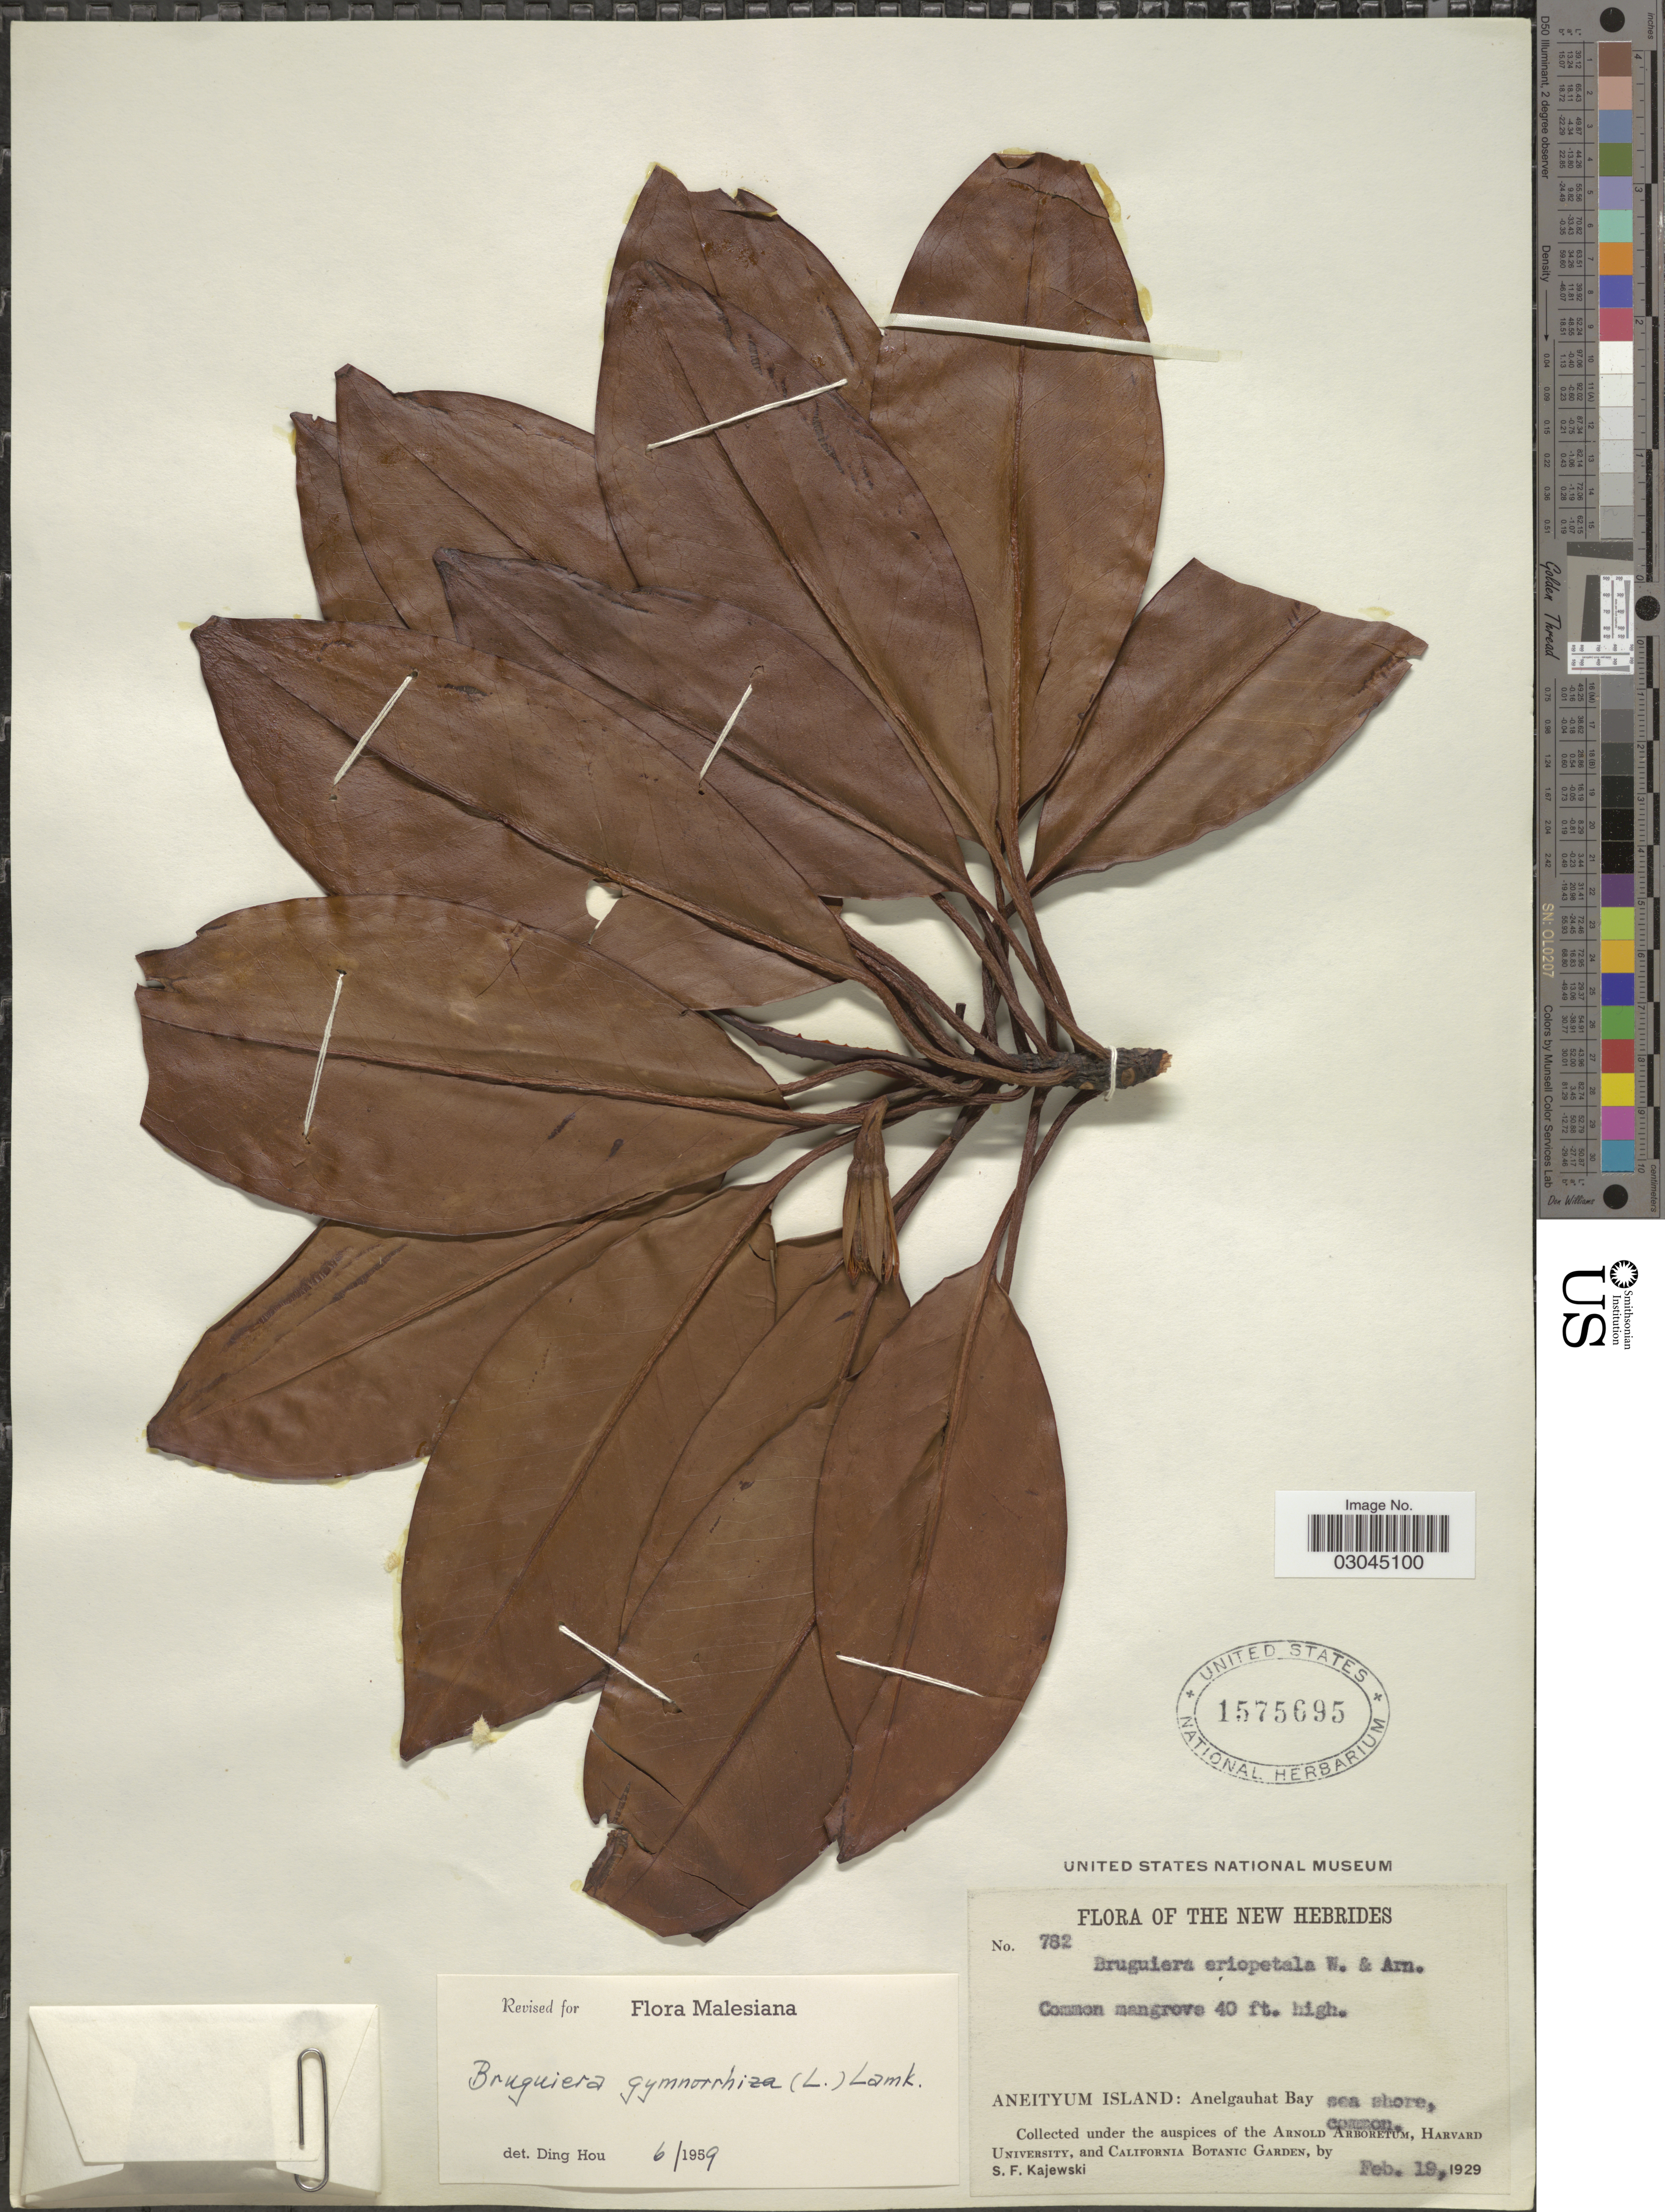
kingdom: Plantae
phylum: Tracheophyta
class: Magnoliopsida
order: Malpighiales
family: Rhizophoraceae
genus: Bruguiera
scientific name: Bruguiera gymnorhiza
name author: (L.) Savigny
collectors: S. Kajewski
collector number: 782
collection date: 1929-02-19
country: Vanuatu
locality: The New Hebrides, Aneityum Island: Anelgaubat Bay, sea shore.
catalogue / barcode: US 1575695